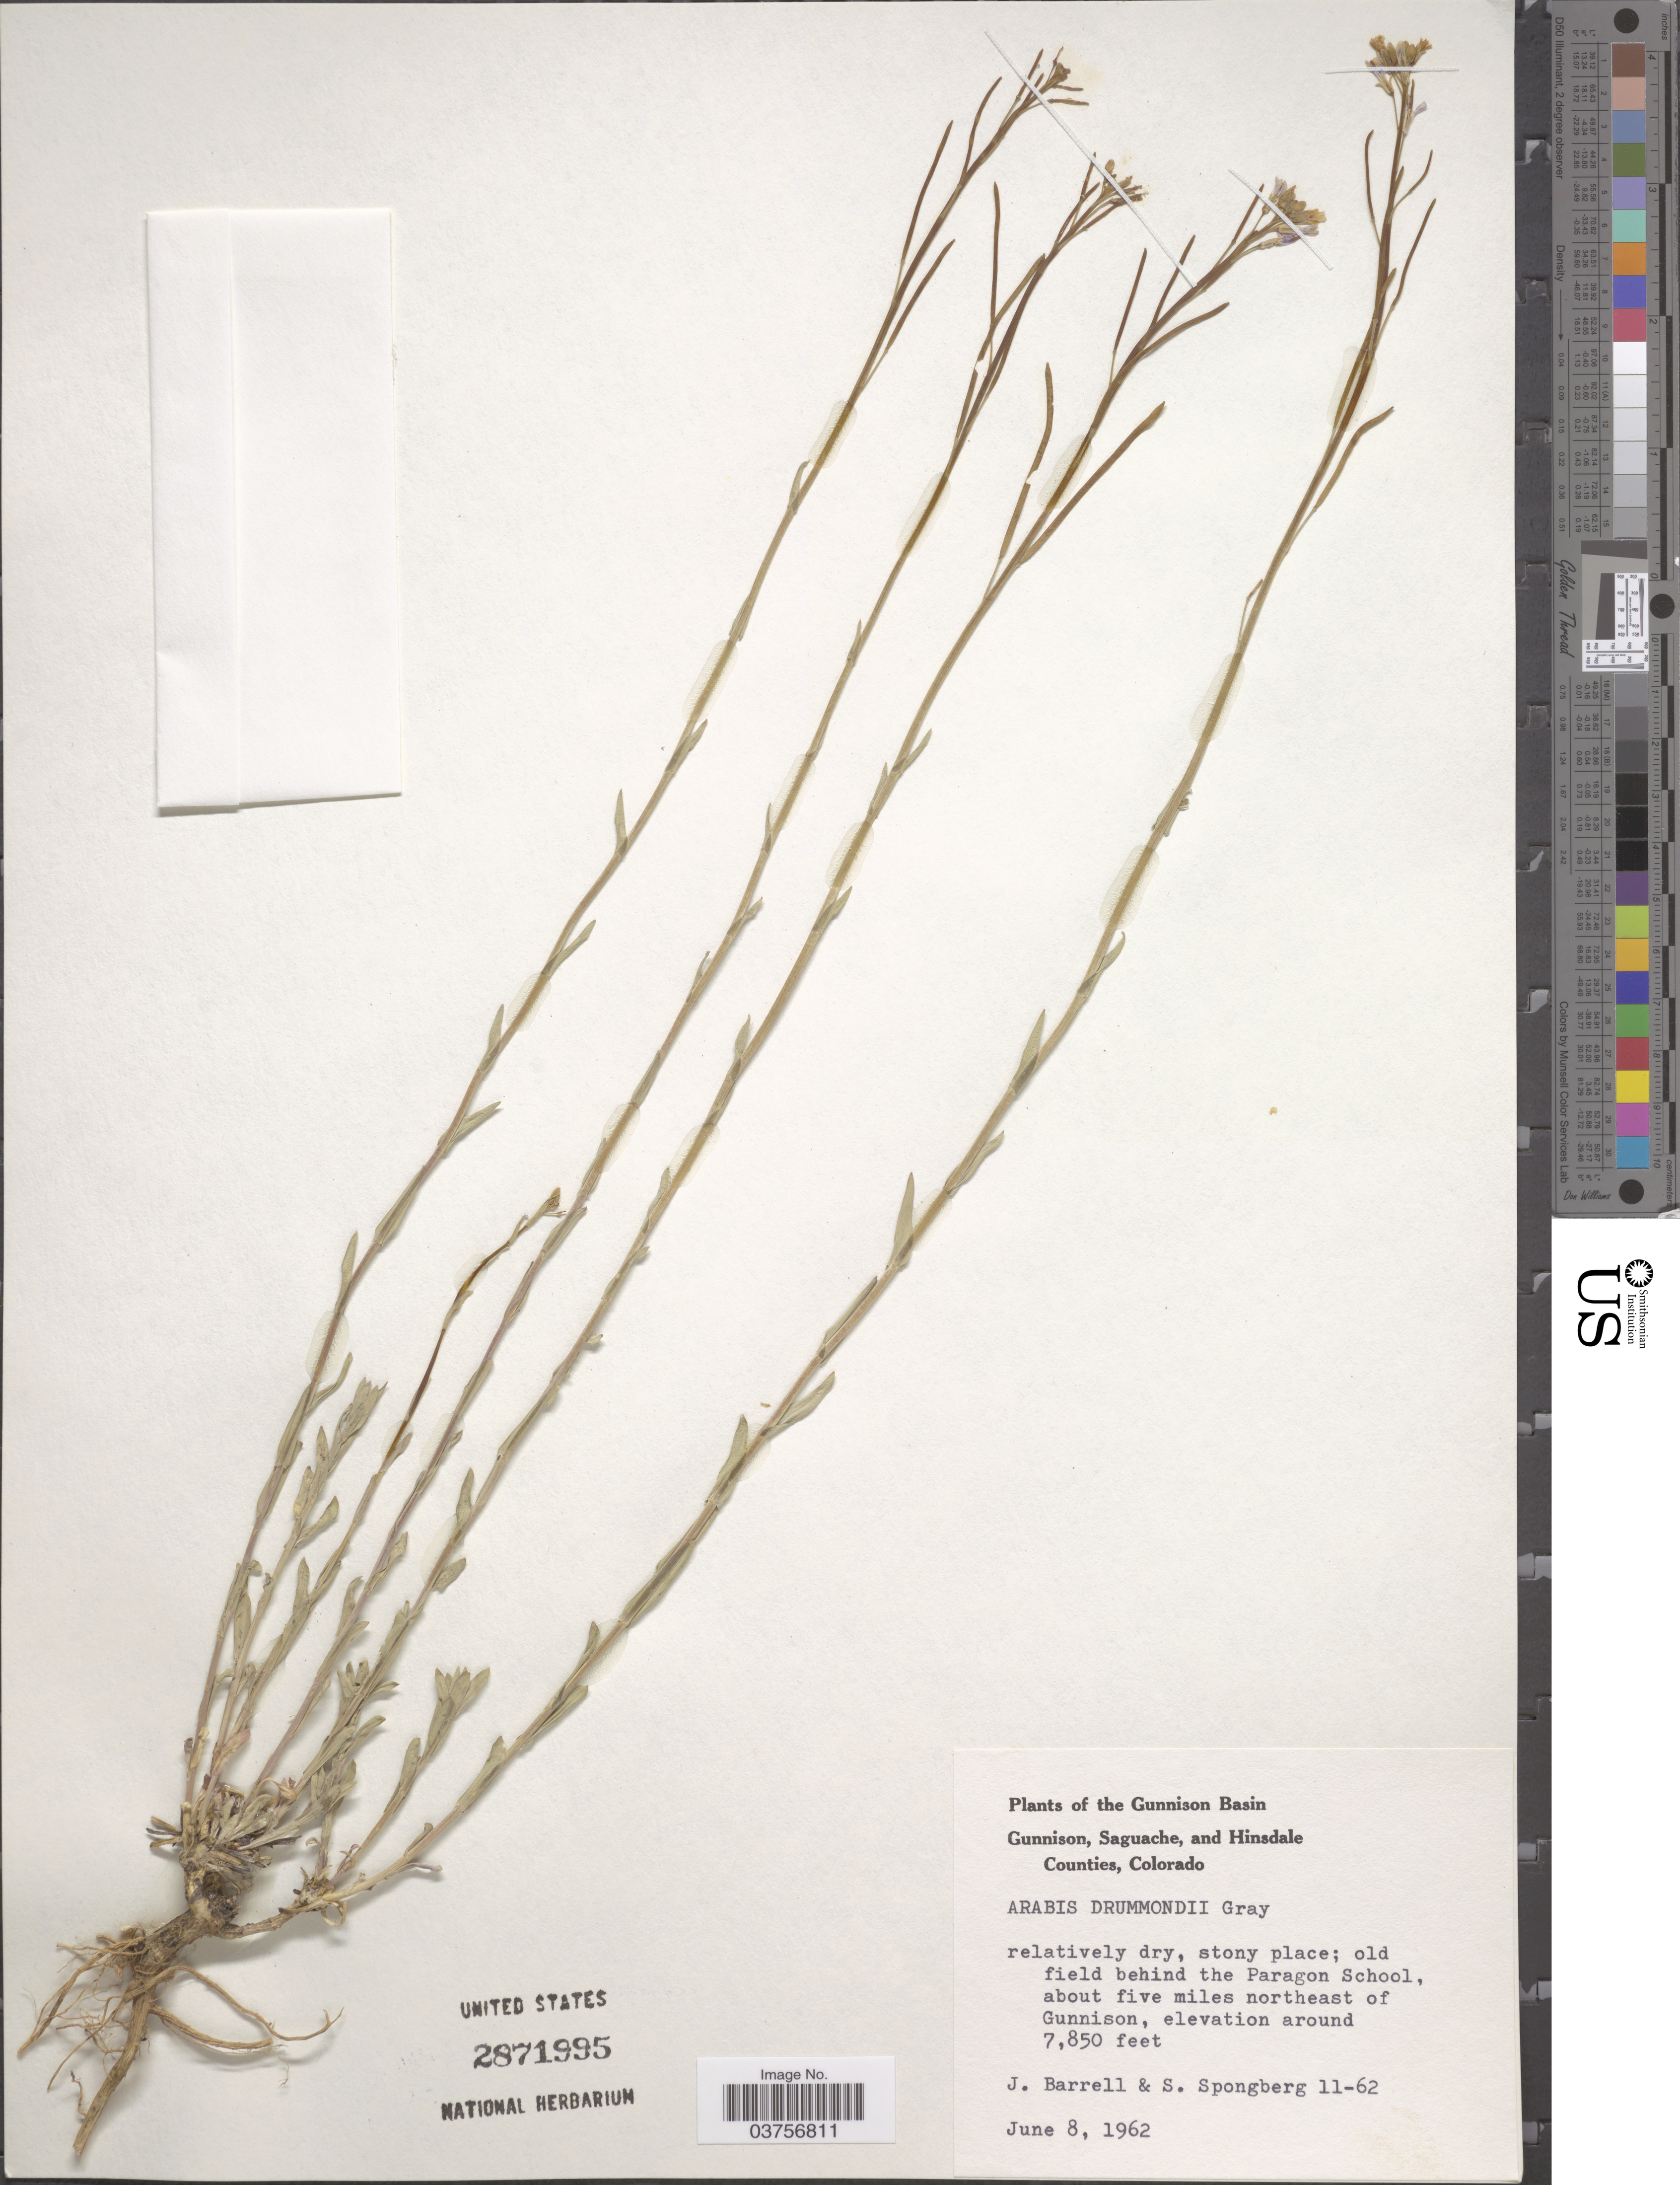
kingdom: Plantae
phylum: Tracheophyta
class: Magnoliopsida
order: Brassicales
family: Brassicaceae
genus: Arabis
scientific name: Arabis drummondii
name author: A. Gray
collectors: J. Barrell & S. A.Spongberg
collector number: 11-62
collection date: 1962-06-08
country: United States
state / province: Colorado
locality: The Gunnison Basin. Gunnison, Saguache, and Hinsdale Counties. Relatively dry, stony place; old field behind the Paragon School, about five miles northeast of Gunnison.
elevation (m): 2393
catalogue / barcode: US 2871995